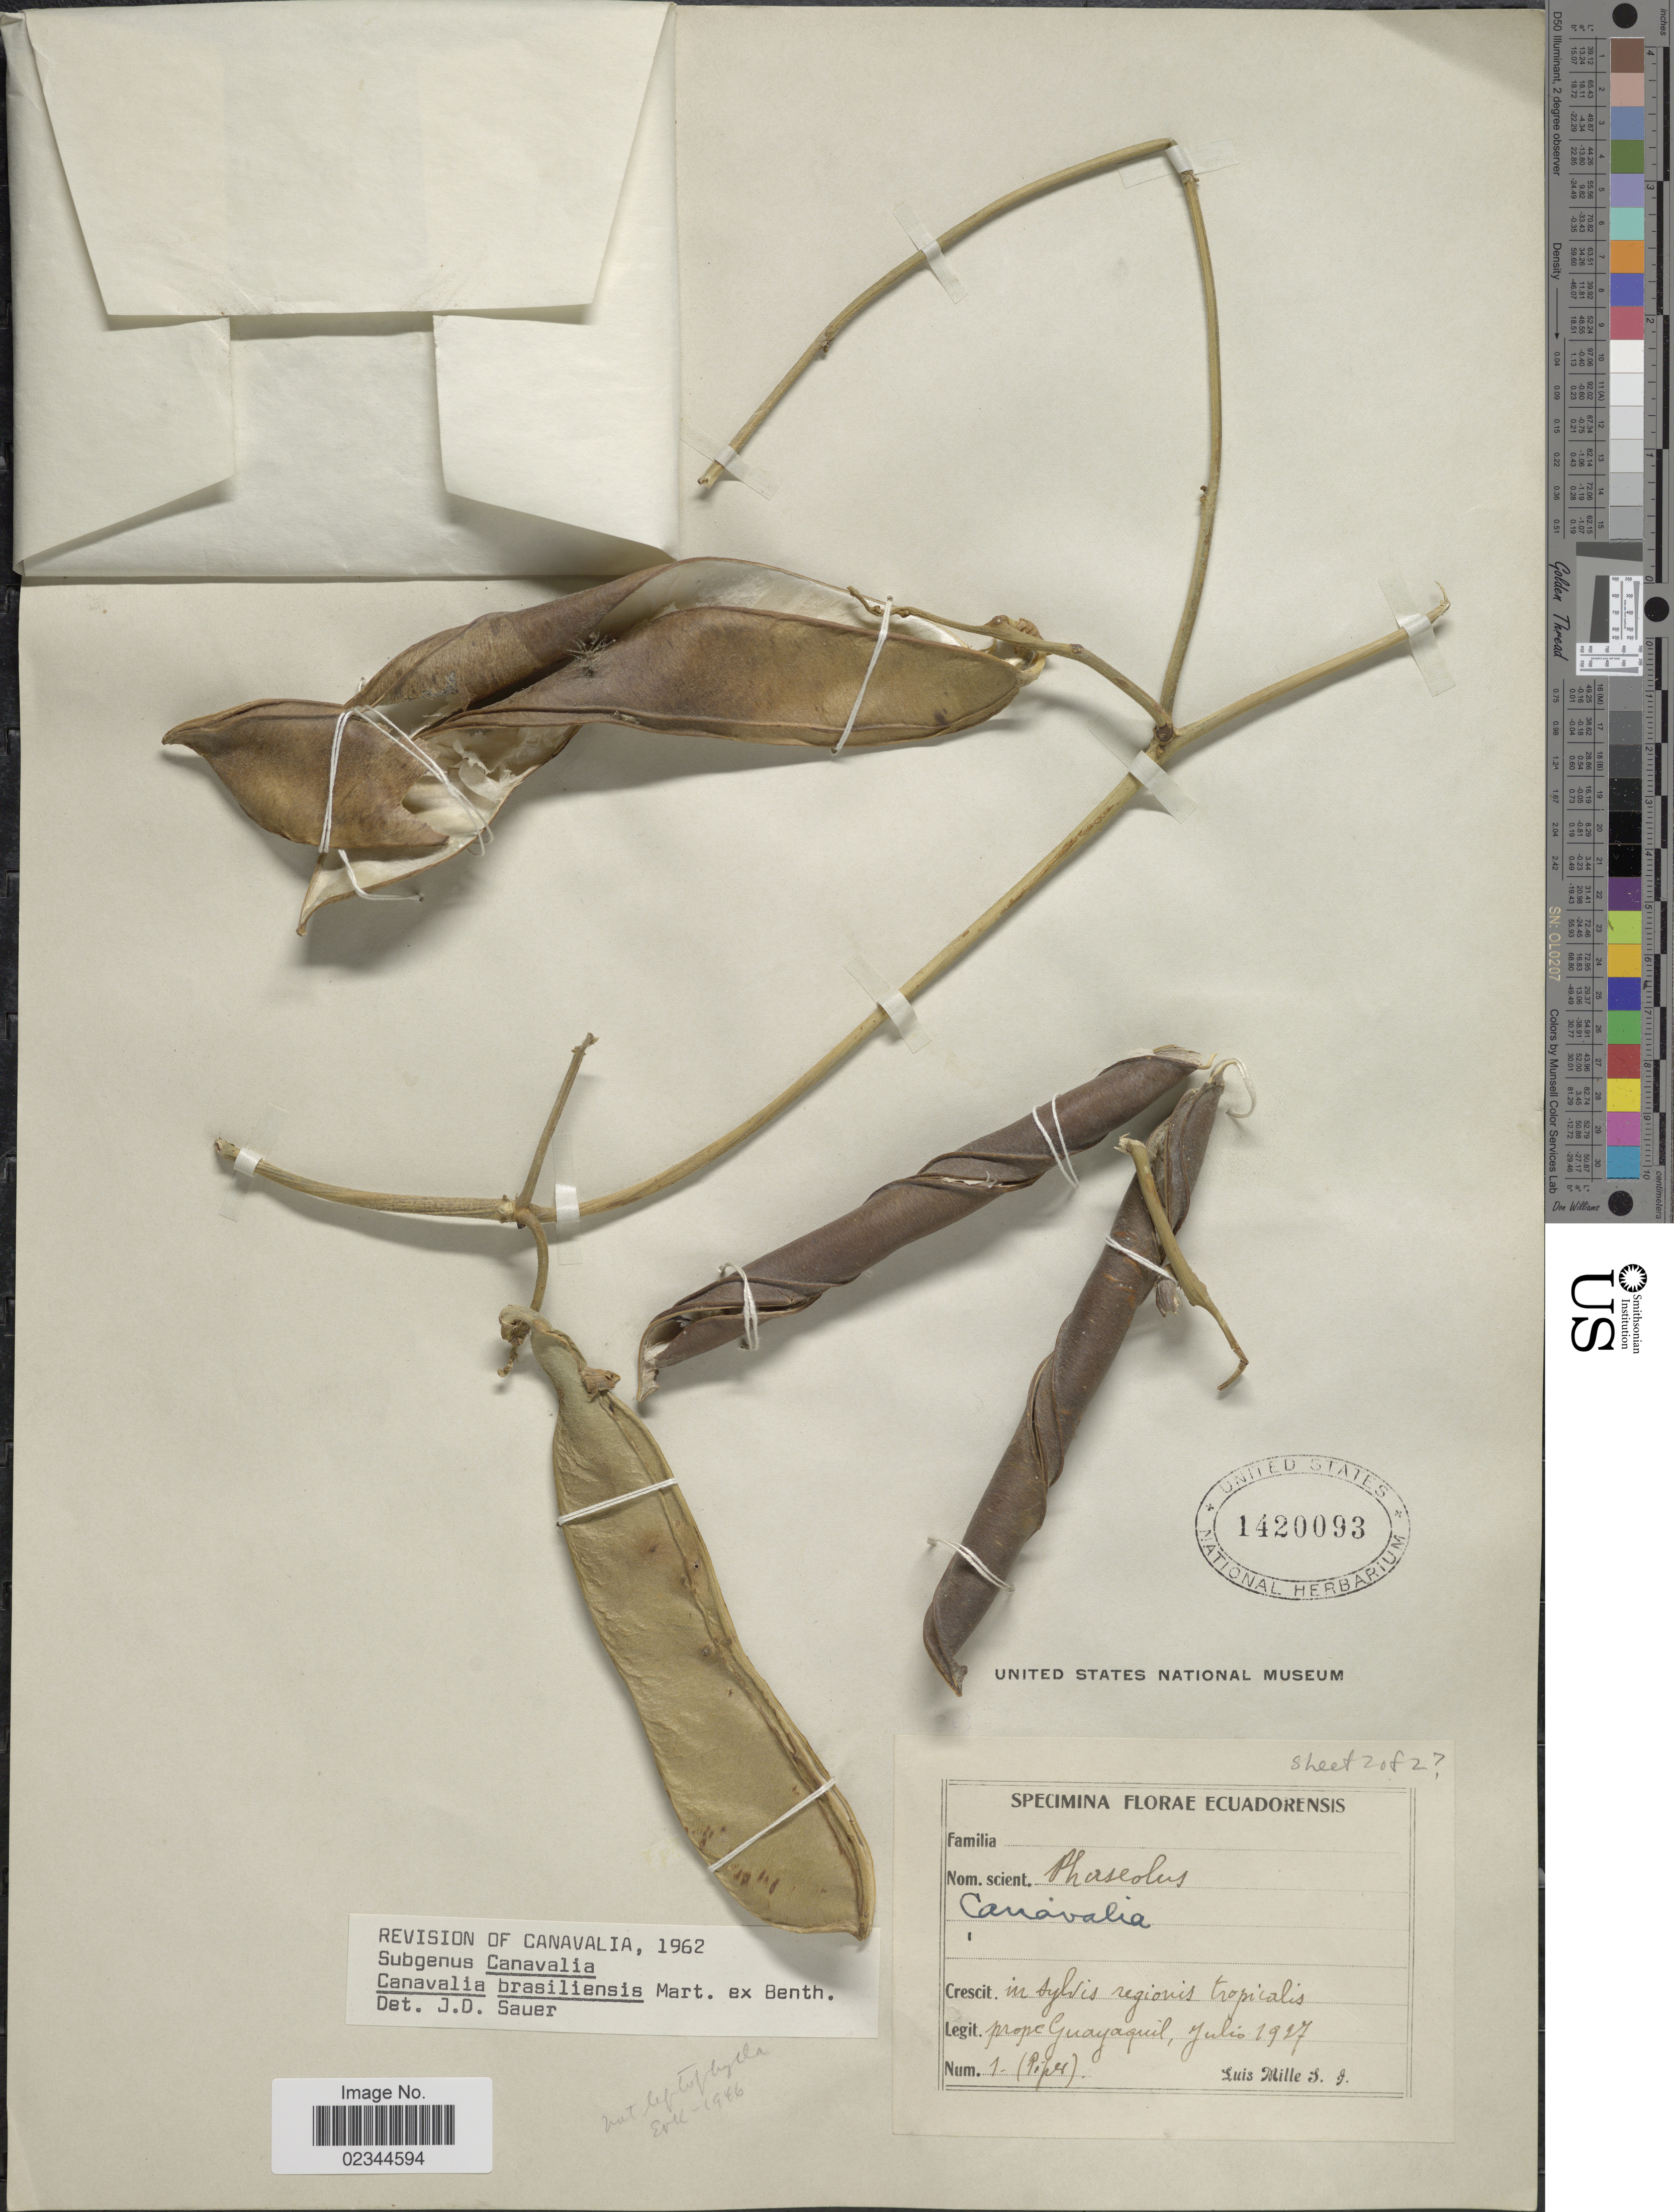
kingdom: Plantae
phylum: Tracheophyta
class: Magnoliopsida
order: Fabales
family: Fabaceae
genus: Canavalia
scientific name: Canavalia brasiliensis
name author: Mart. ex Benth.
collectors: L. Mille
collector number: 1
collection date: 1927-07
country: Ecuador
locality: Prope Guayaquil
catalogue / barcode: US 1420093